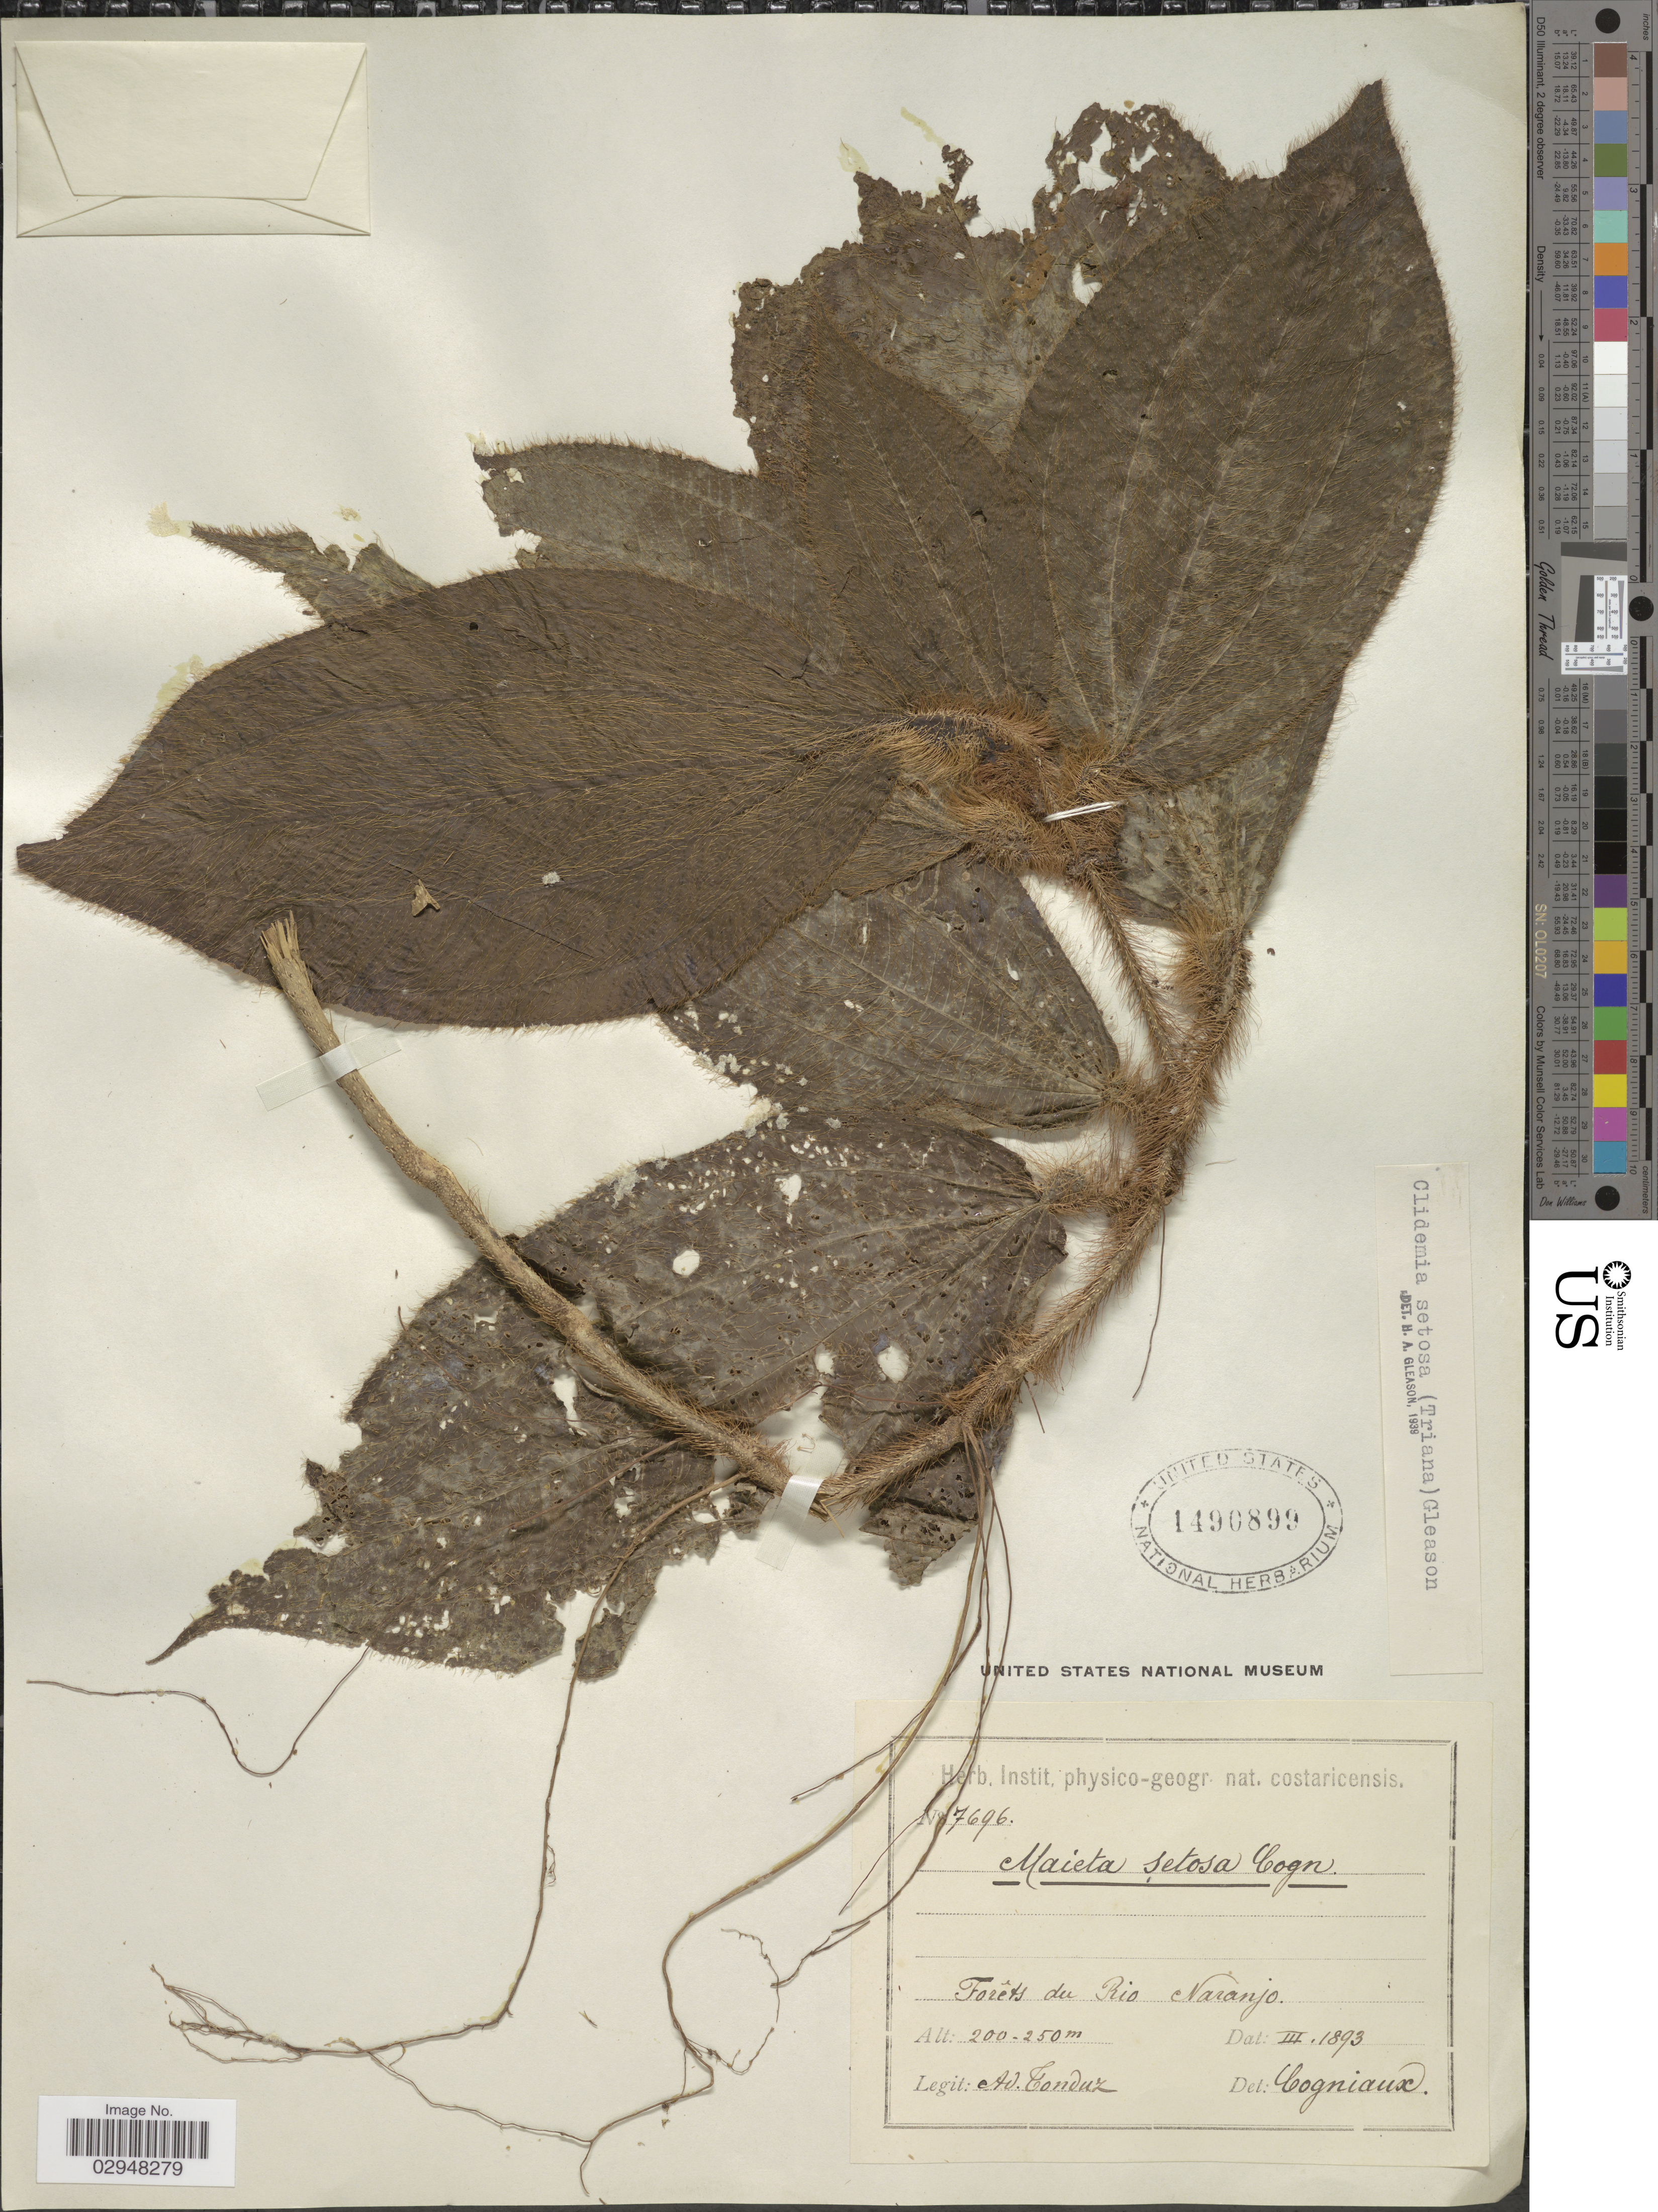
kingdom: Plantae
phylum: Tracheophyta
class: Magnoliopsida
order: Myrtales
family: Melastomataceae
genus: Clidemia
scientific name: Clidemia setosa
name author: (Triana) Gleason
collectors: A. Tonduz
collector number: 7696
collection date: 1893-03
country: Costa Rica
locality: Forêts du Rio Naranjo.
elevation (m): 200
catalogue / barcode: US 1490899